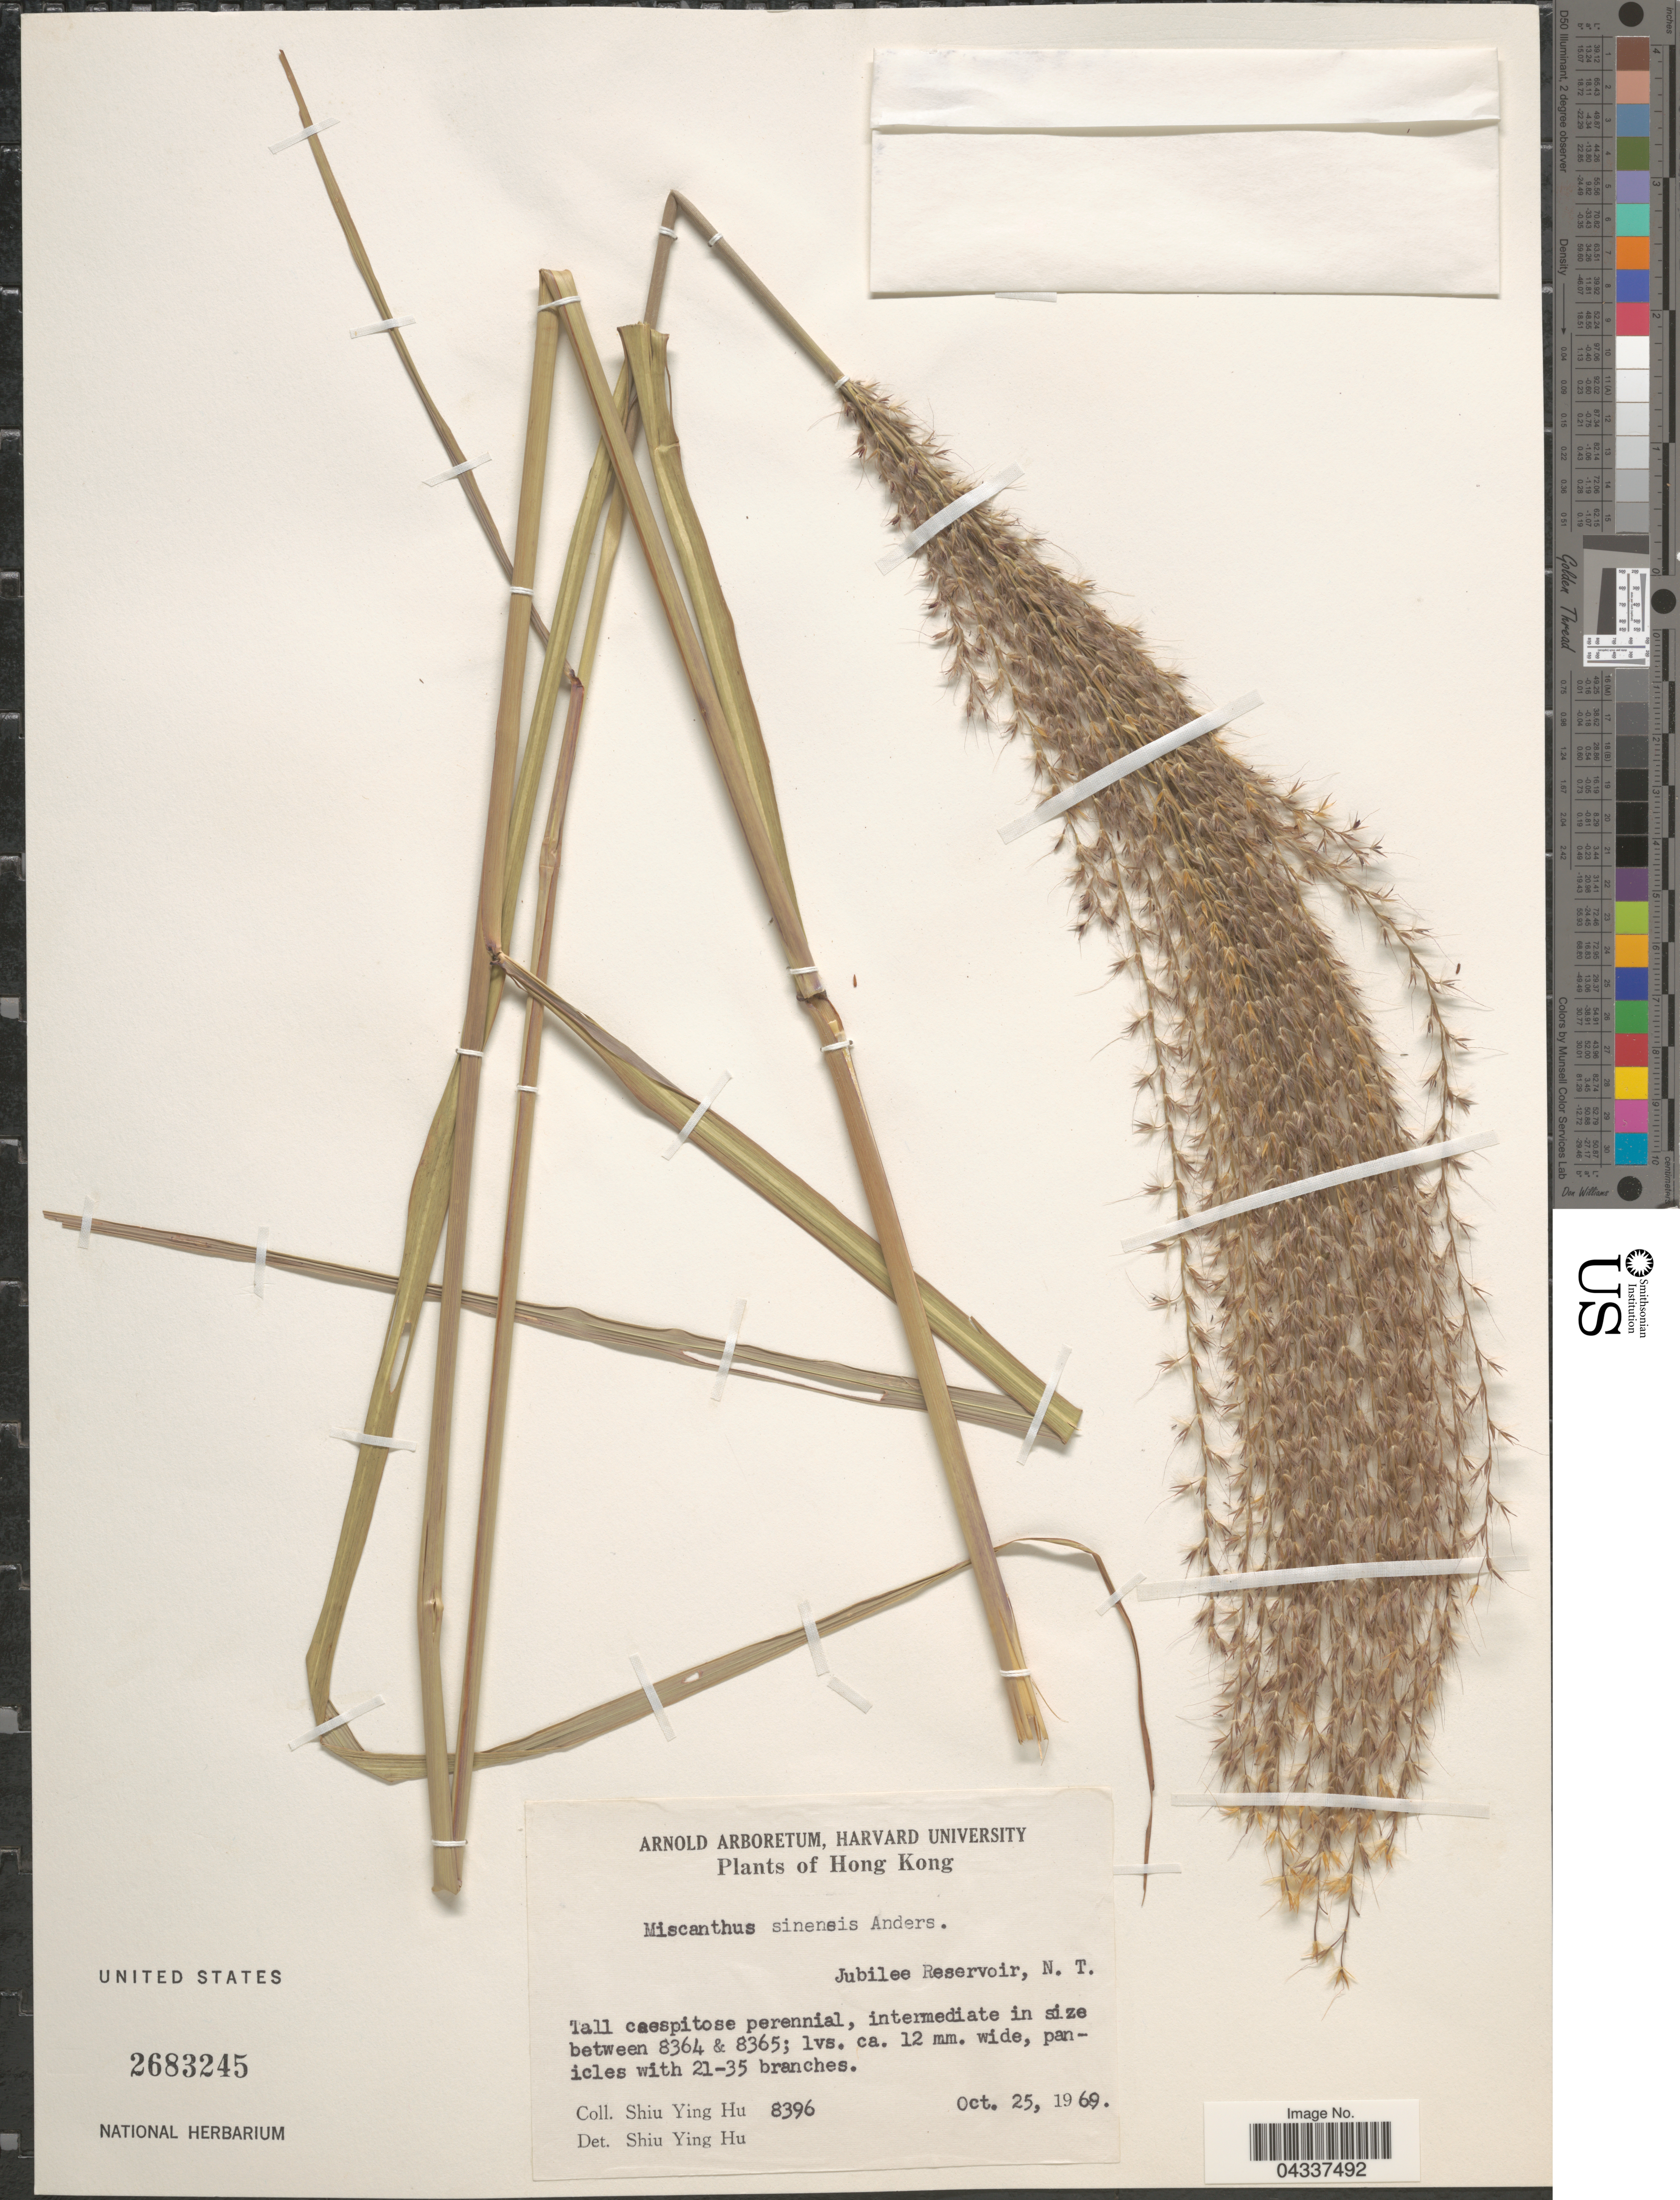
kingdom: Plantae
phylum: Tracheophyta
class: Liliopsida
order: Poales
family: Poaceae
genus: Miscanthus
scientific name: Miscanthus sinensis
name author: Andersson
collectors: S. Y. Hu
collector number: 8396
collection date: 1969-10-25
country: China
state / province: Hong Kong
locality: Jubilee Reservoir, N.T.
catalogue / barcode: US 2683245